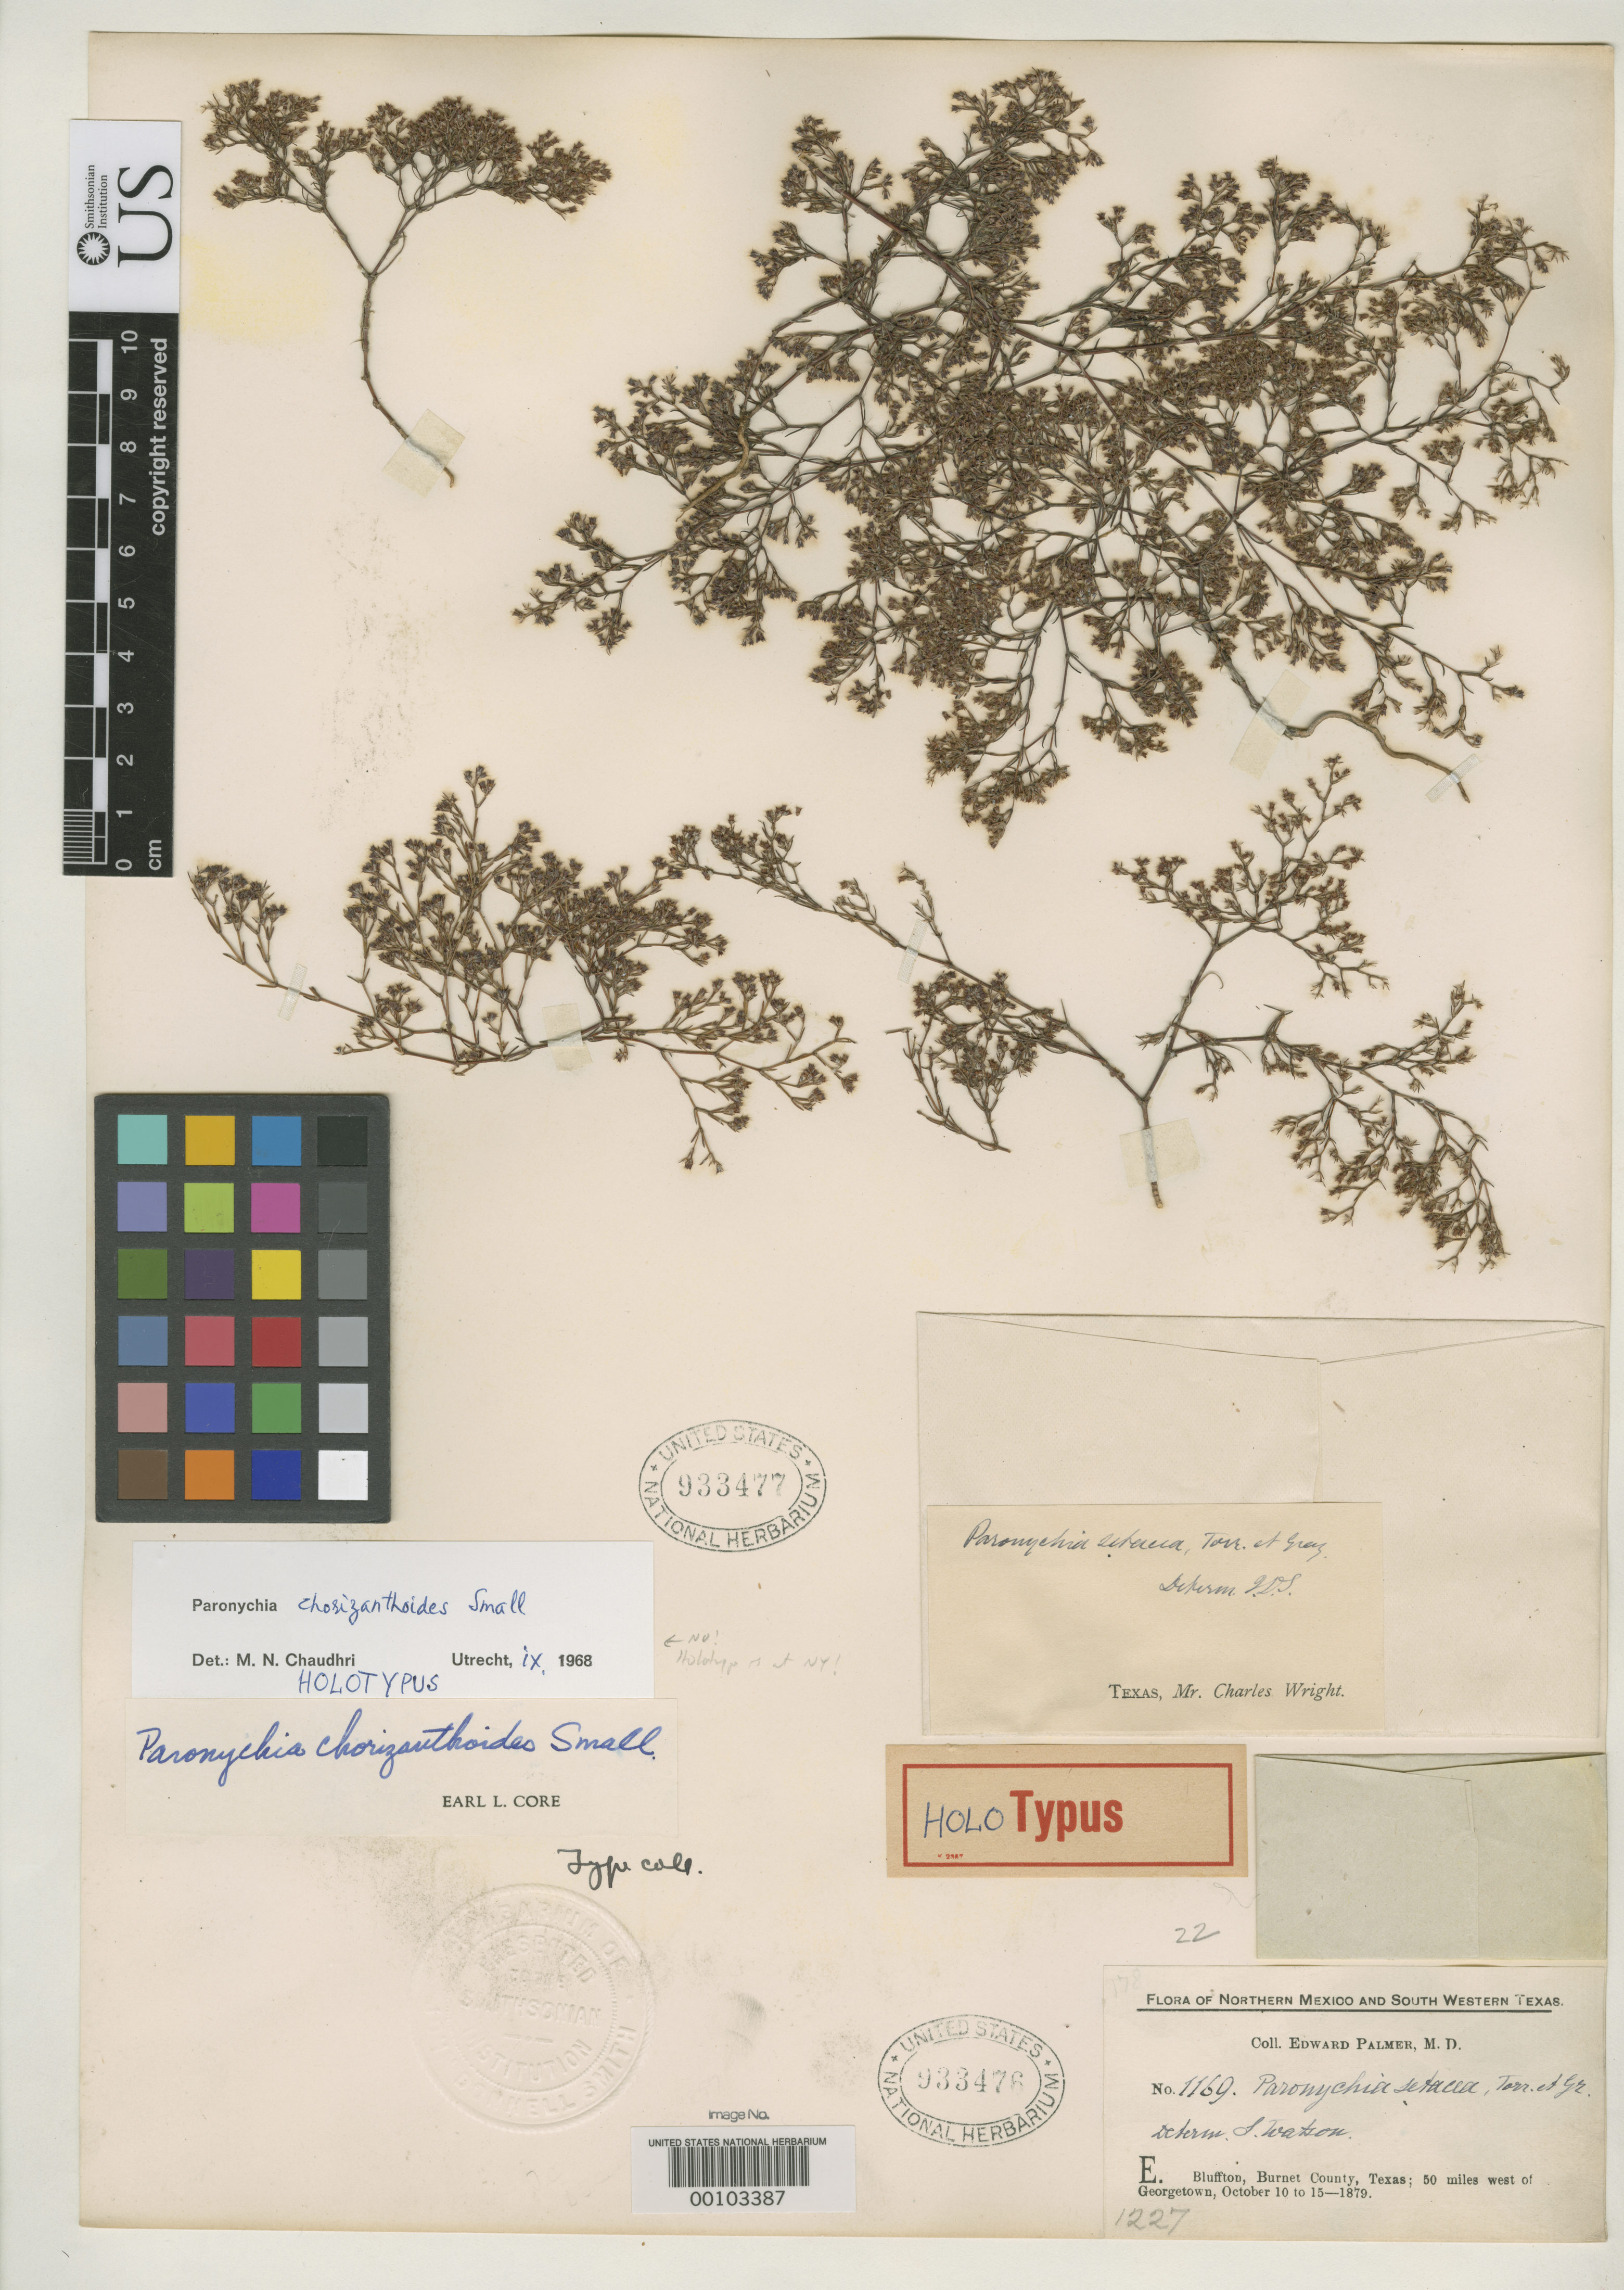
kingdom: Plantae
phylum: Tracheophyta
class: Magnoliopsida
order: Caryophyllales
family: Caryophyllaceae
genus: Paronychia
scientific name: Paronychia chorizanthoides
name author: Small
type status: Isotype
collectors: E. Palmer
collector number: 1169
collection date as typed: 10 Oct 1879 to 15 Oct 1879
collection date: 1879-10-10/1879-10-15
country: United States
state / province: Texas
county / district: Burnet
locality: Bluffton; 50 miles west of Georgetown.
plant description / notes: Erroneously annotated (and cited, Rev. Paronychiinae 131, 1968) by M.N. Chaudhri as "HOLOTYPUS". Cannot be lectotype as unambiguous holotype is at NY.; Specimen ex Herb. John Donnell Smith.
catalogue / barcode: US 933476